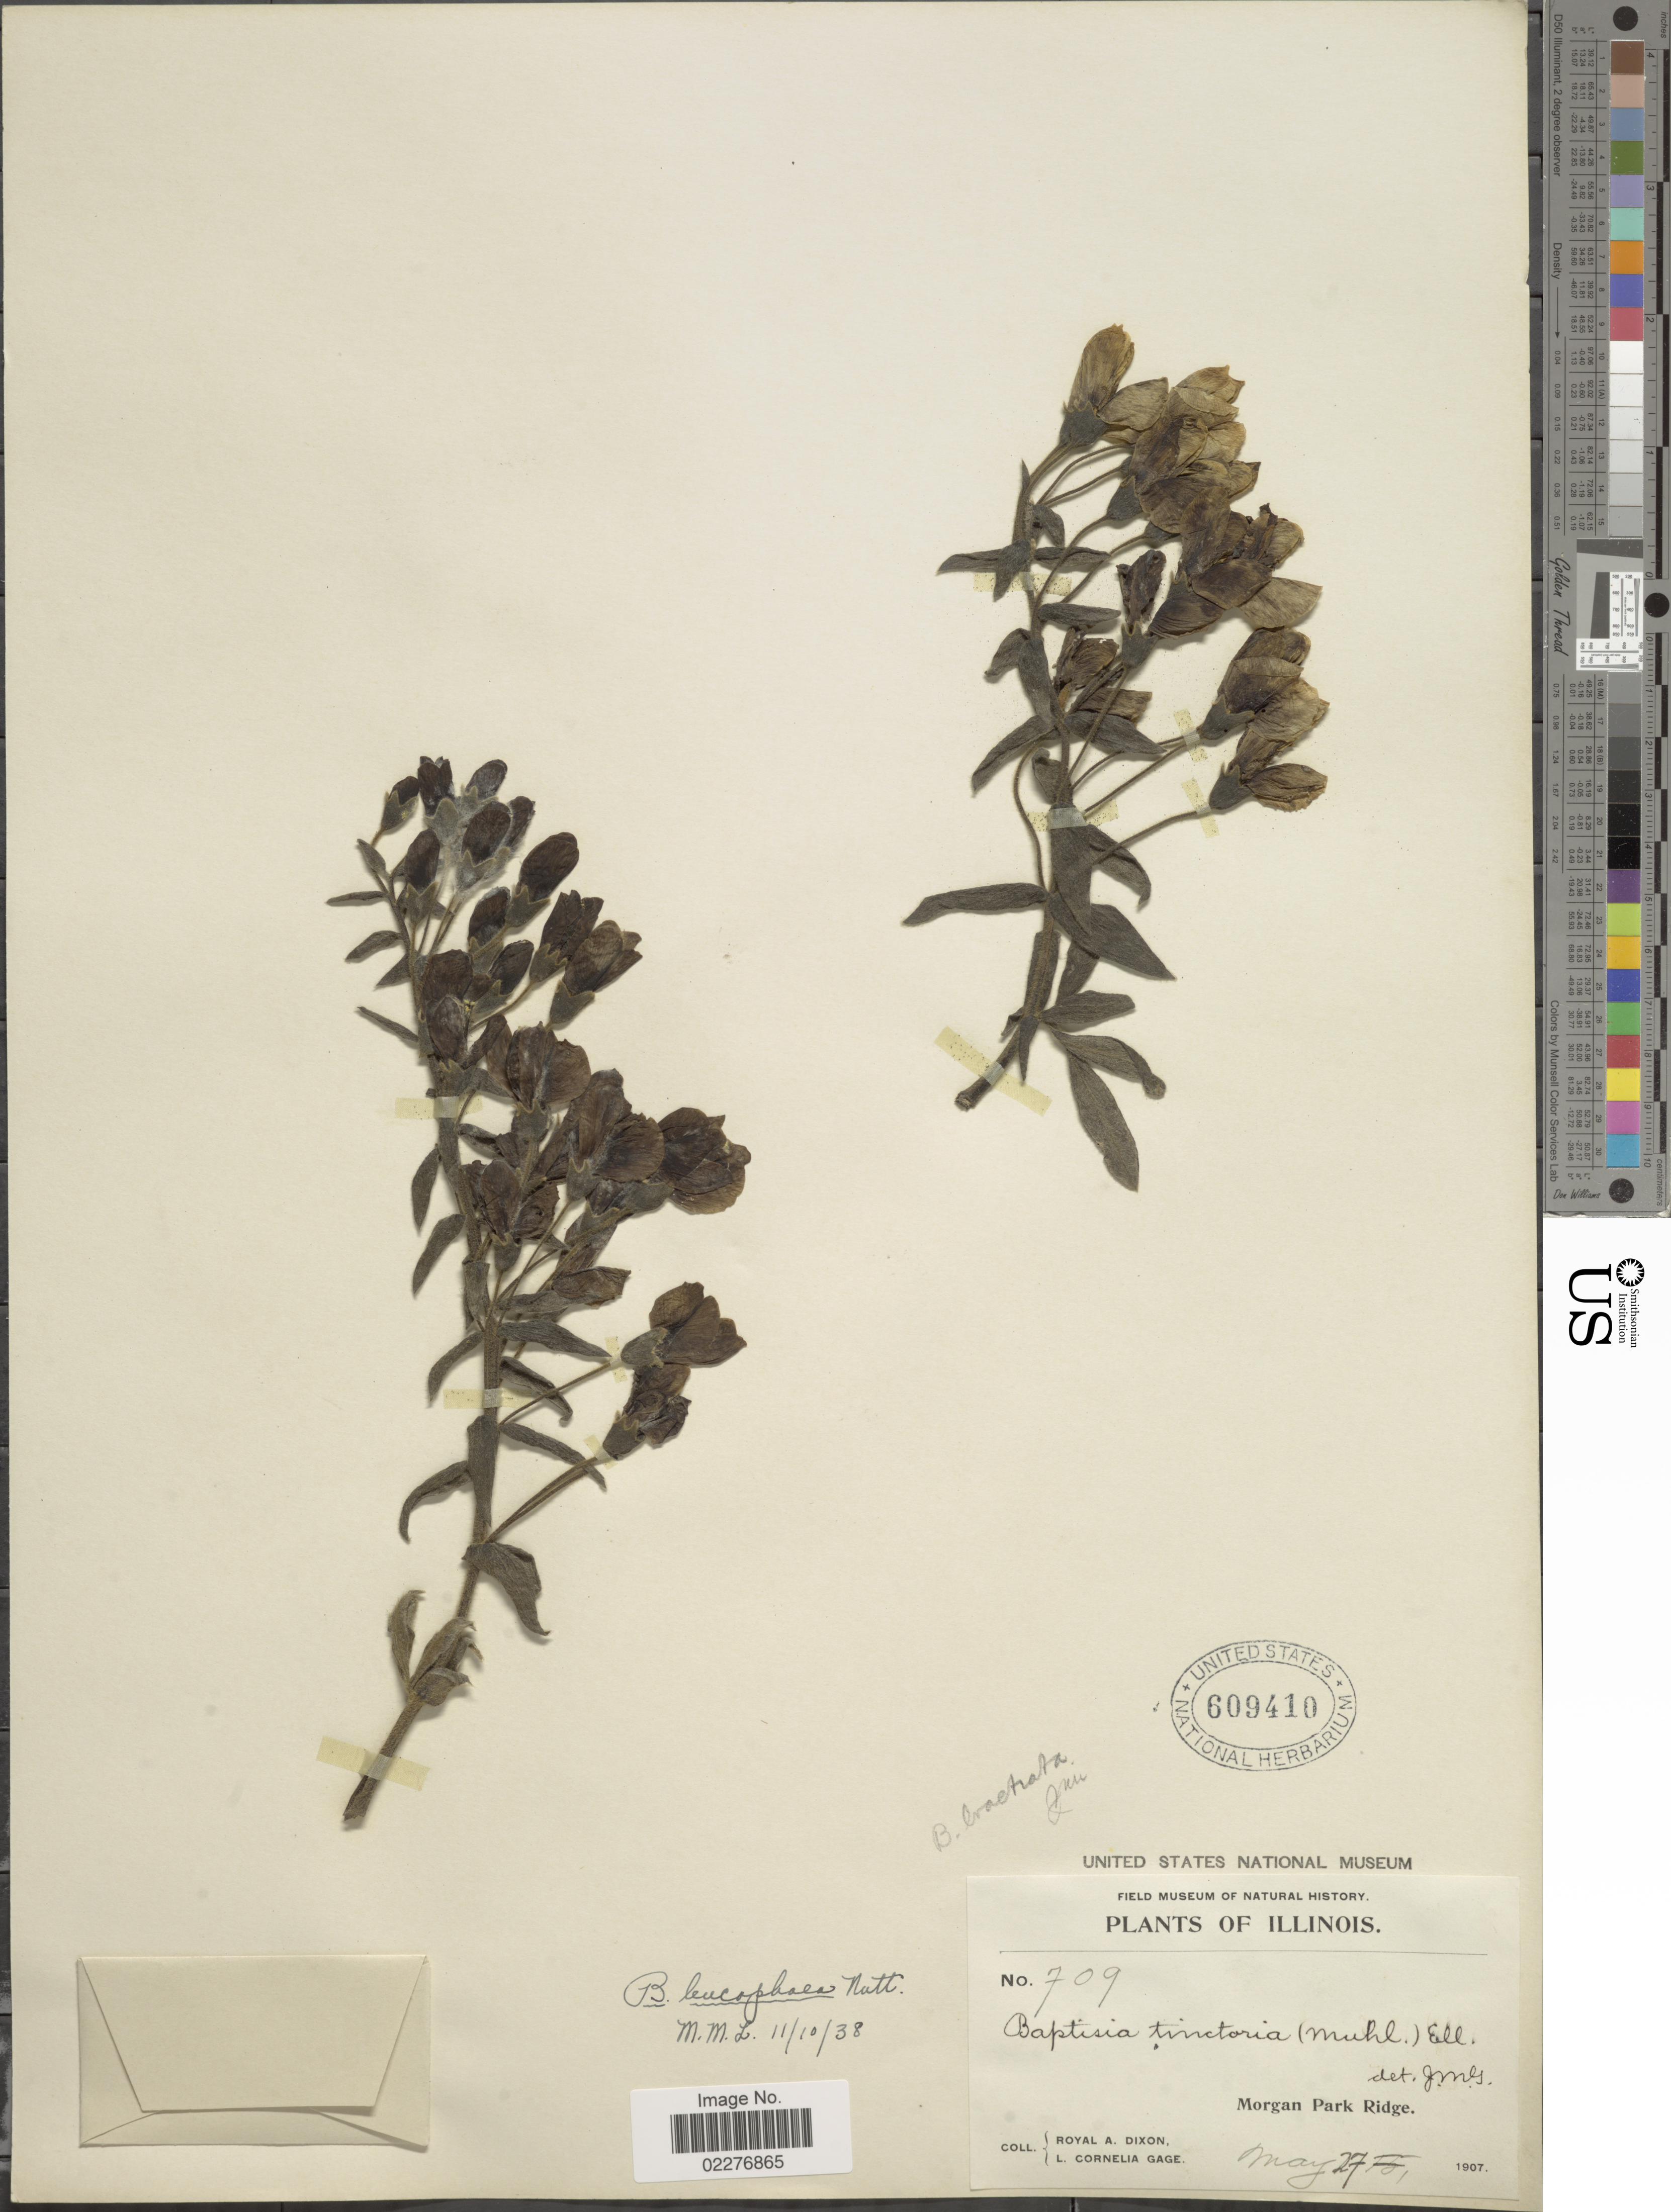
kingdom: Plantae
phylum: Tracheophyta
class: Magnoliopsida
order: Fabales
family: Fabaceae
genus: Baptisia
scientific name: Baptisia leucophaea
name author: Nutt.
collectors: R. A. Dixon & L. Gage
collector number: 709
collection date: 1907-05-27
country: United States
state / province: Illinois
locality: Morgan Park Ridge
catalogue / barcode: US 609410